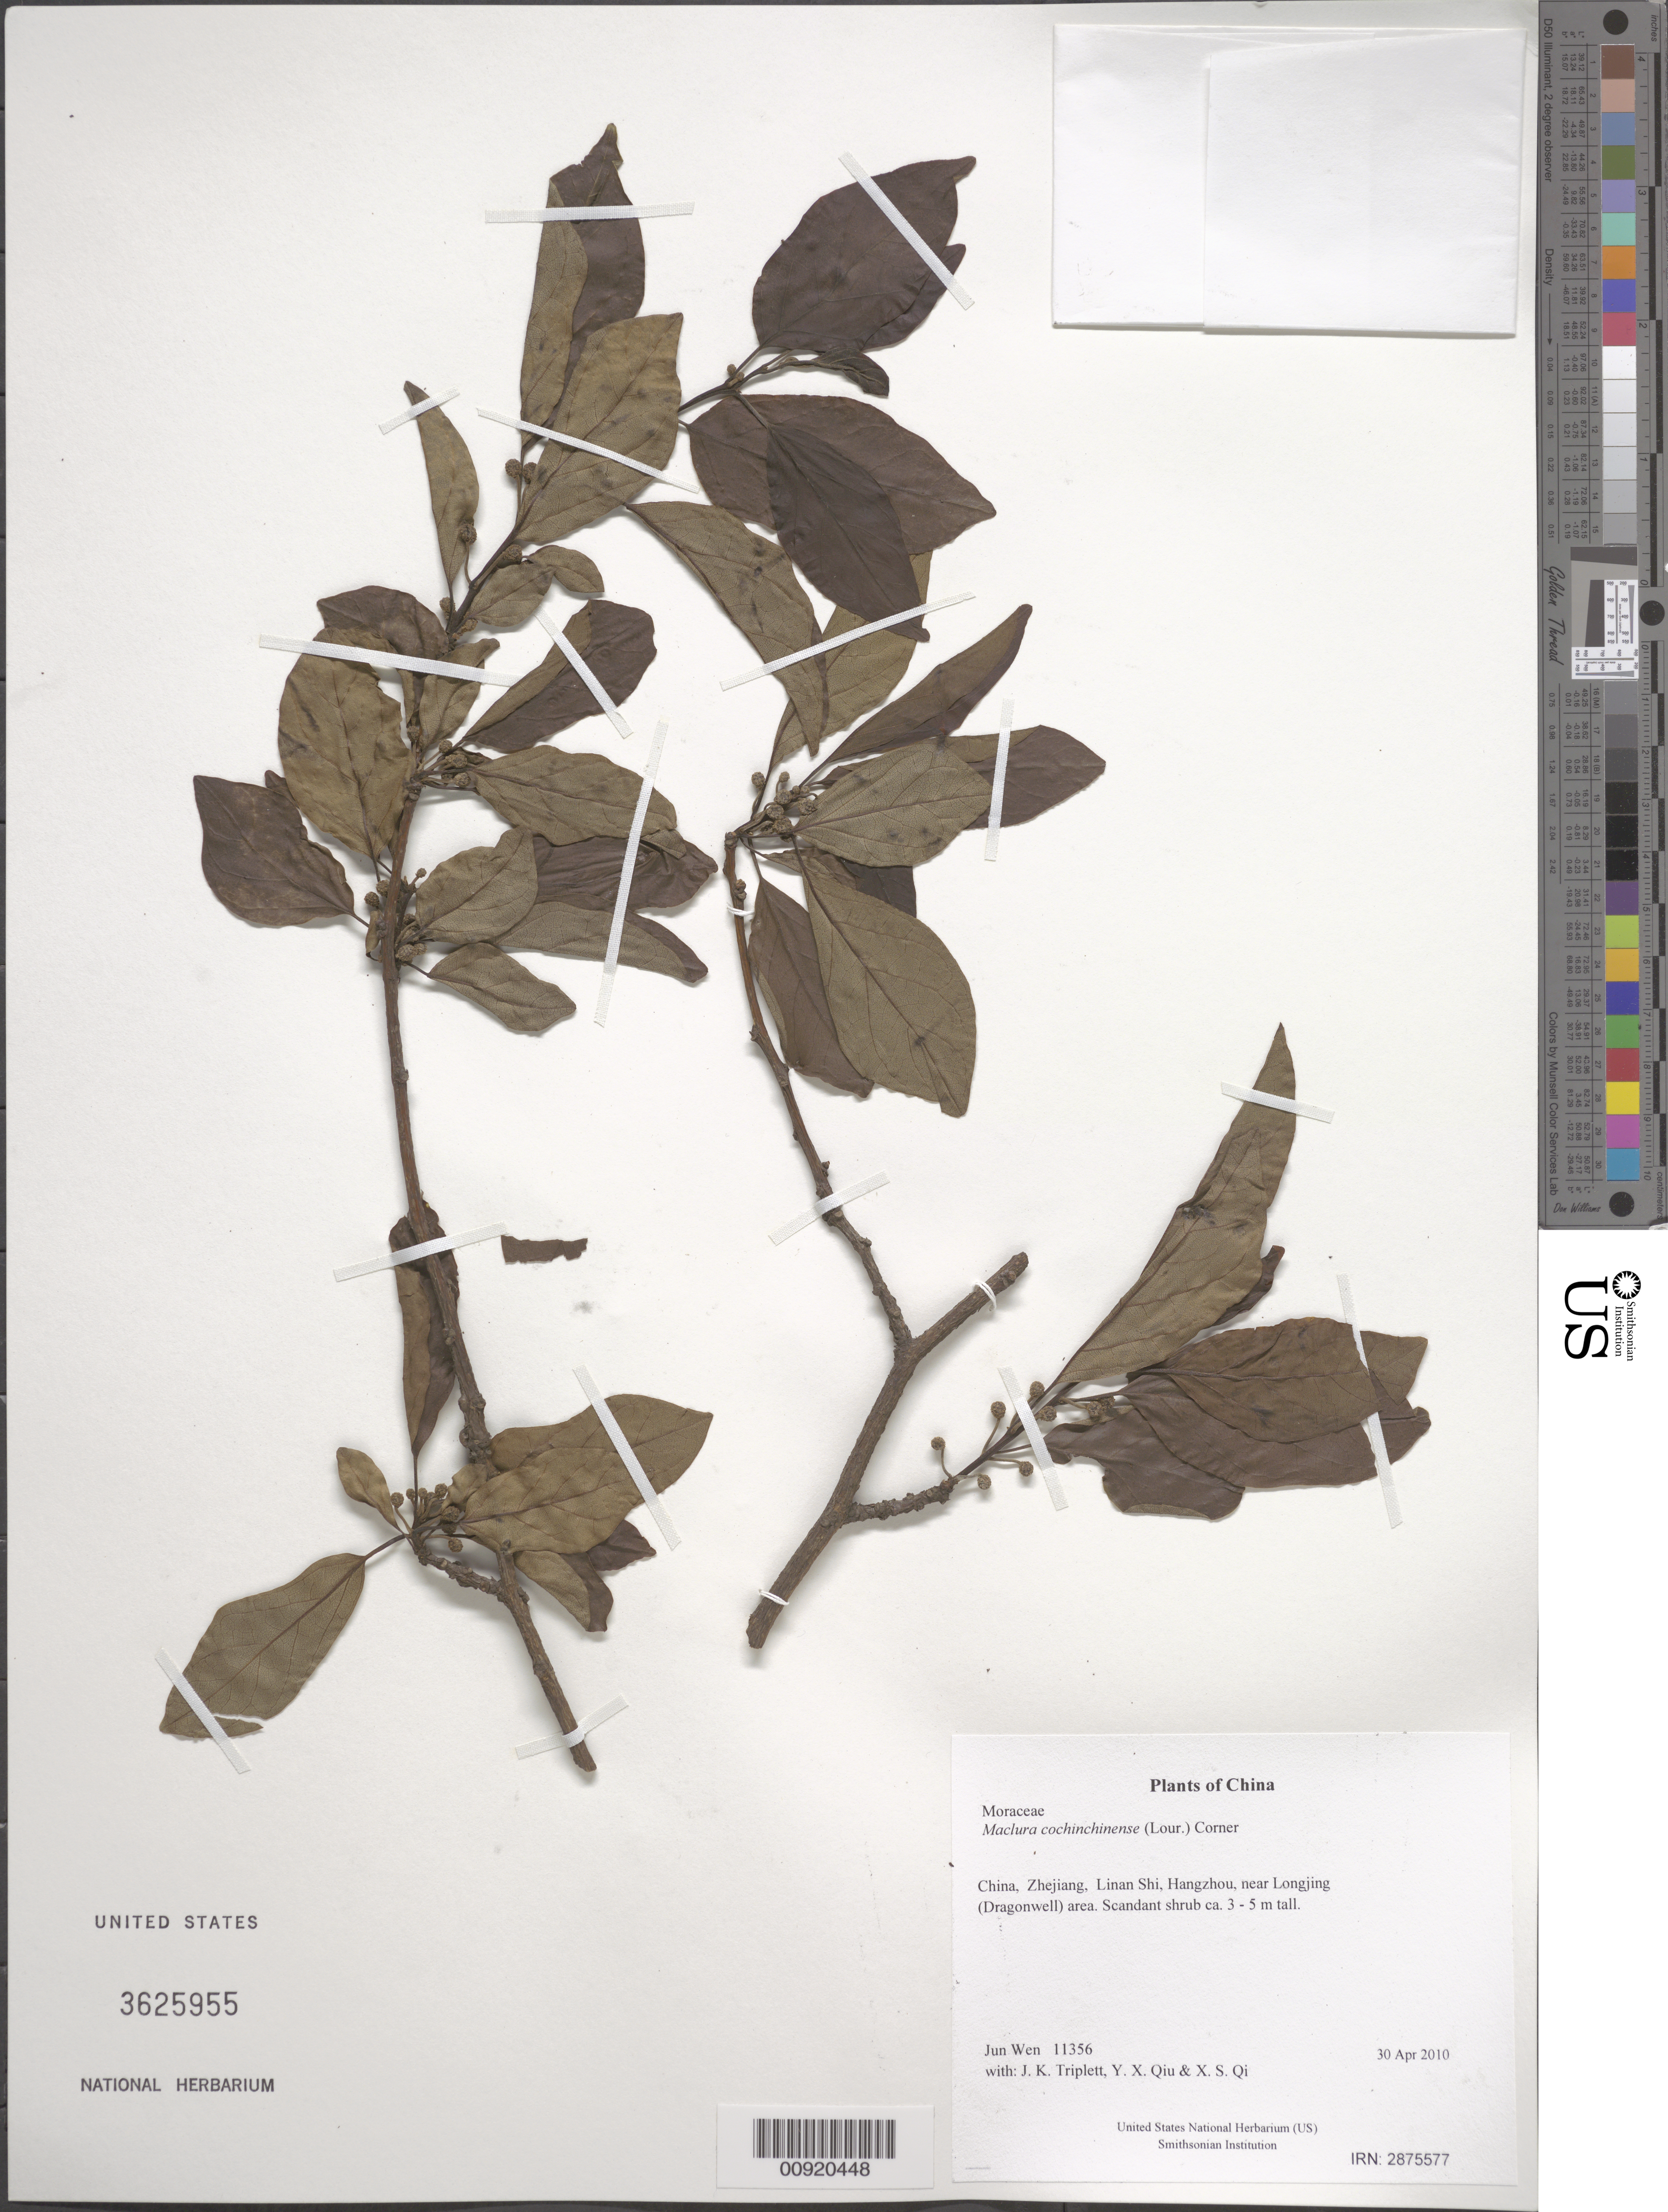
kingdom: Plantae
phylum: Tracheophyta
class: Magnoliopsida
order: Rosales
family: Moraceae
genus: Maclura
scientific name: Maclura cochinchinensis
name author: (Lour.) Corner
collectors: J. Wen, J. K. Triplett, Y. X. Qiu & X. S. Qi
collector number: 11356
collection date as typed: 30 Apr 2010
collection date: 2010-04-30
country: China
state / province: Zhejiang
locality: Linan Shi, Hangzhou, near Longjing (Dragonwell) area.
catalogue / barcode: US 3625955